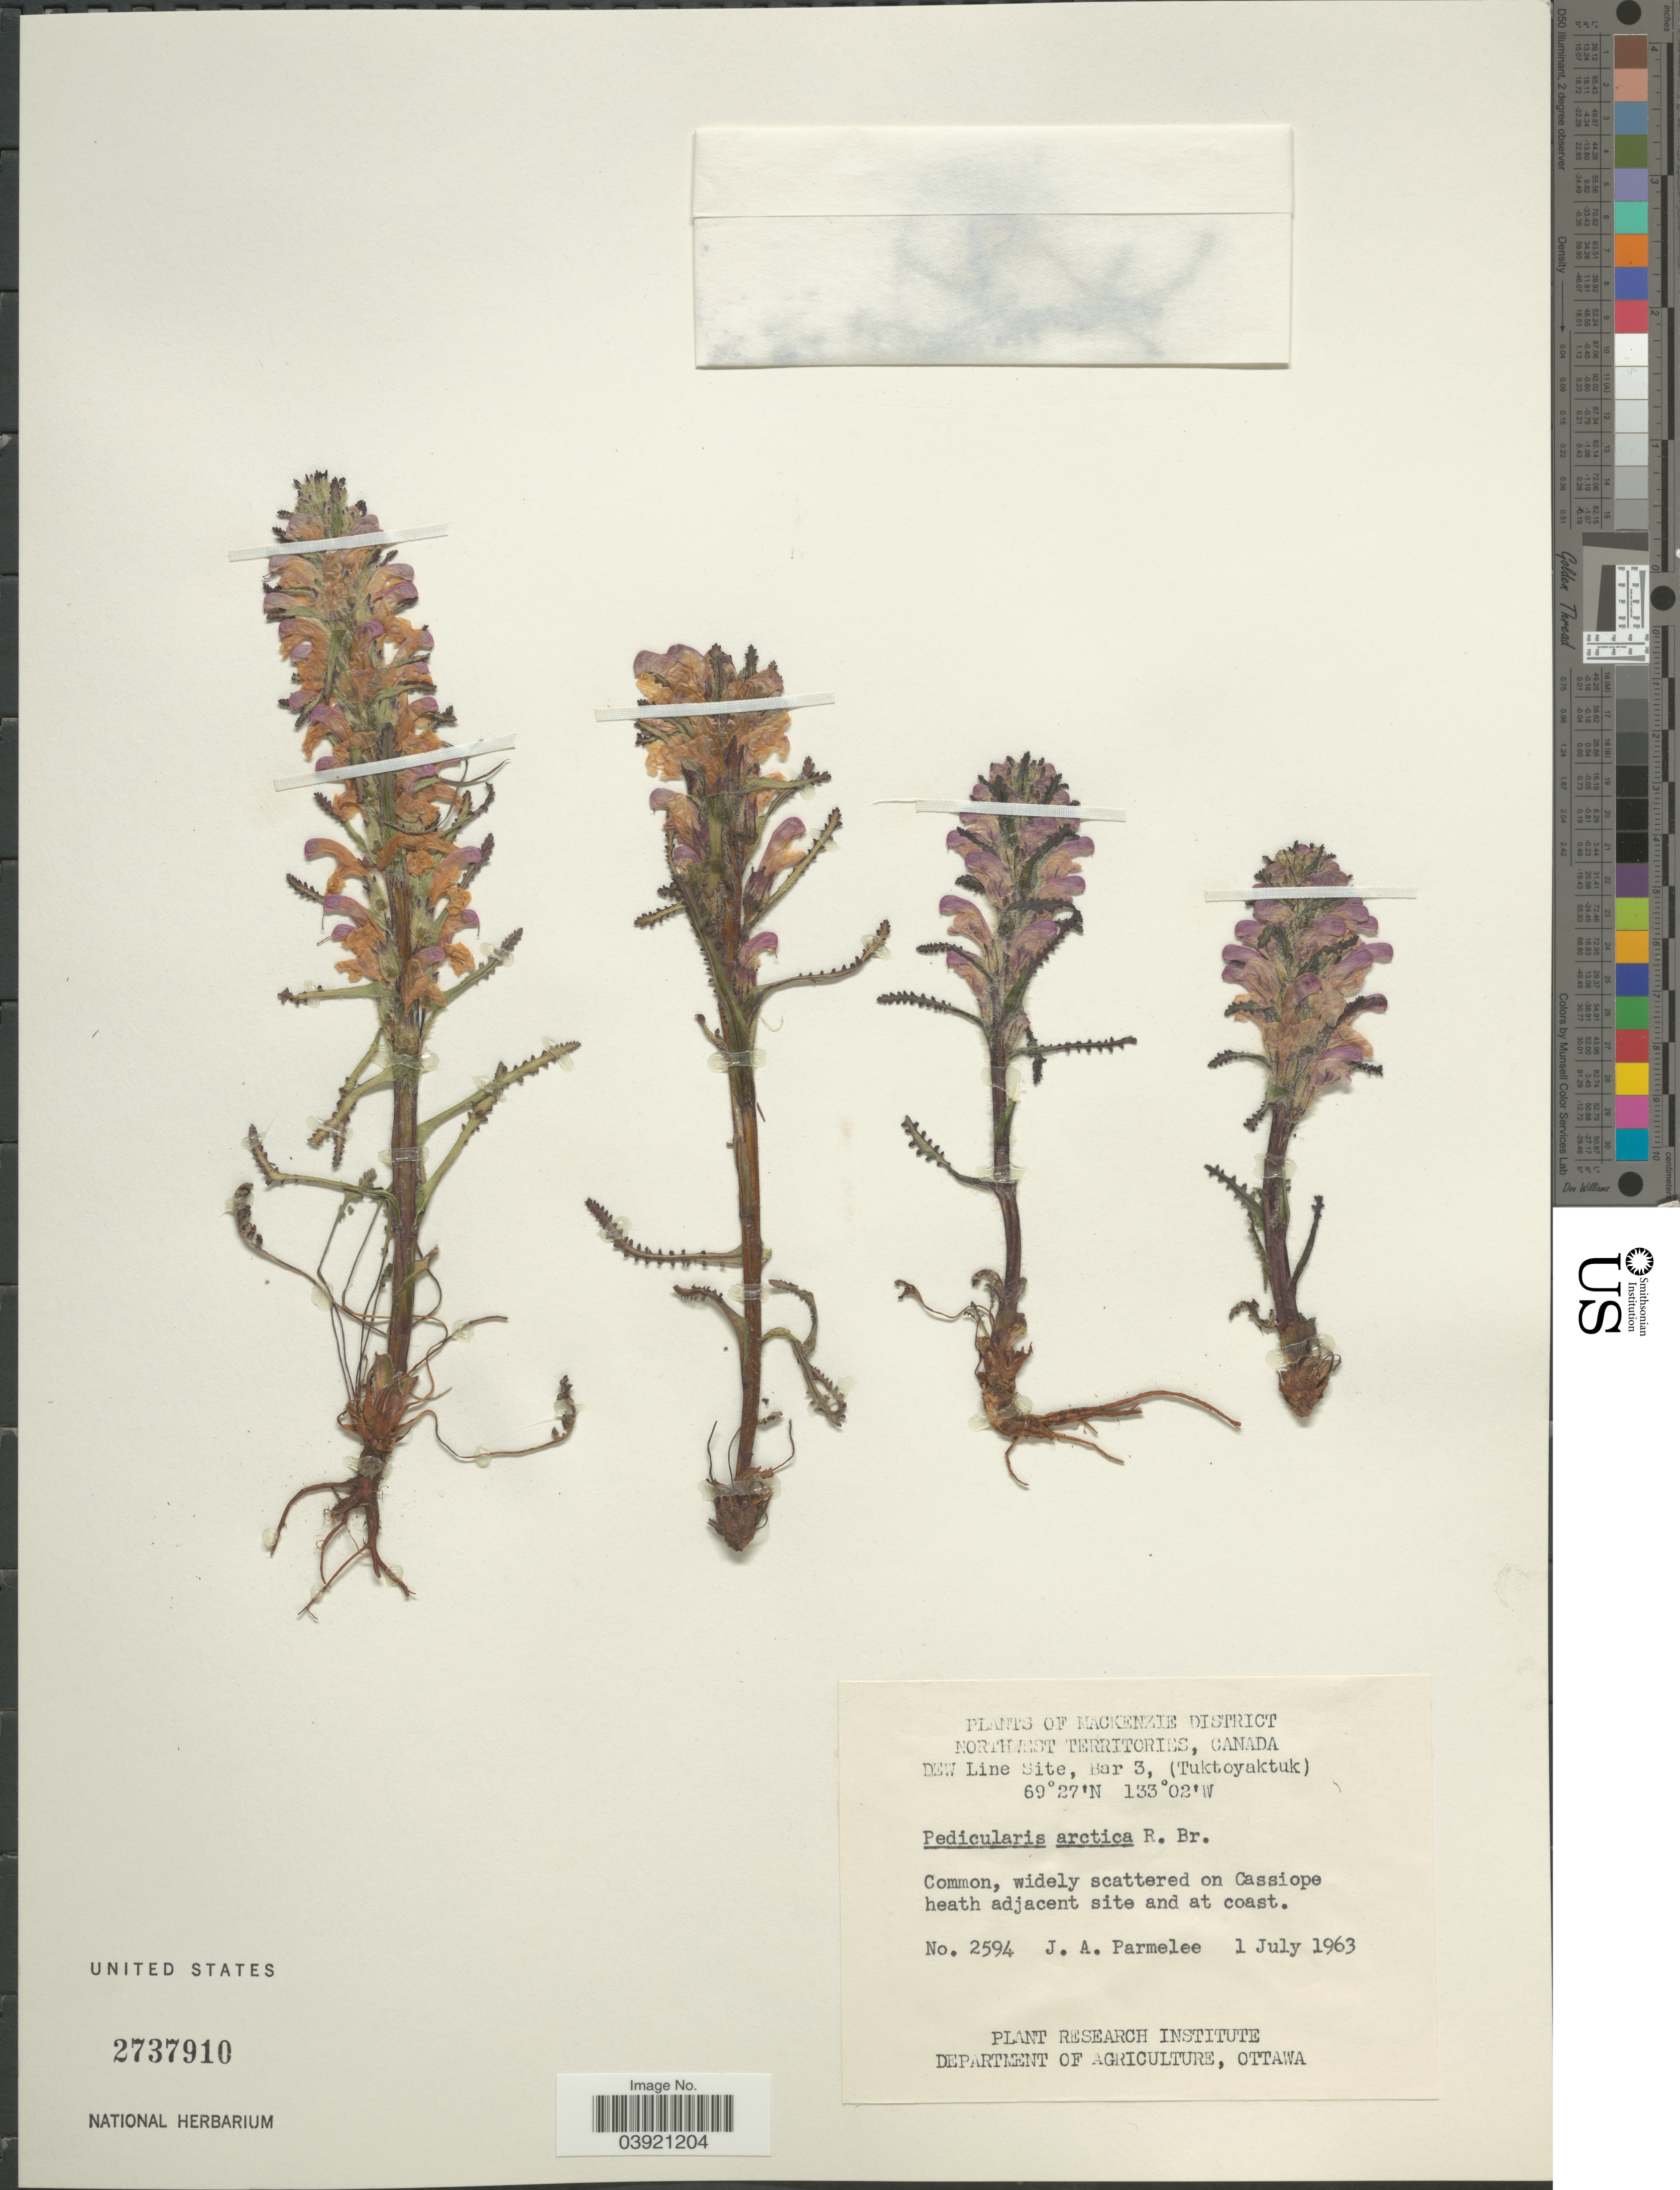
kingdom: Plantae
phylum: Tracheophyta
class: Magnoliopsida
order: Lamiales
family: Orobanchaceae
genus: Pedicularis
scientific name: Pedicularis arctica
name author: R. Br.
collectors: J. A. Parmelee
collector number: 2594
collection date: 1963-07-01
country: Canada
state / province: Northwest Territories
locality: Mackenzie District. DEW Line Site, Bar 3, (Tuktoyaktuk). On Cassiope heath adjacent site at coast.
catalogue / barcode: US 2737910